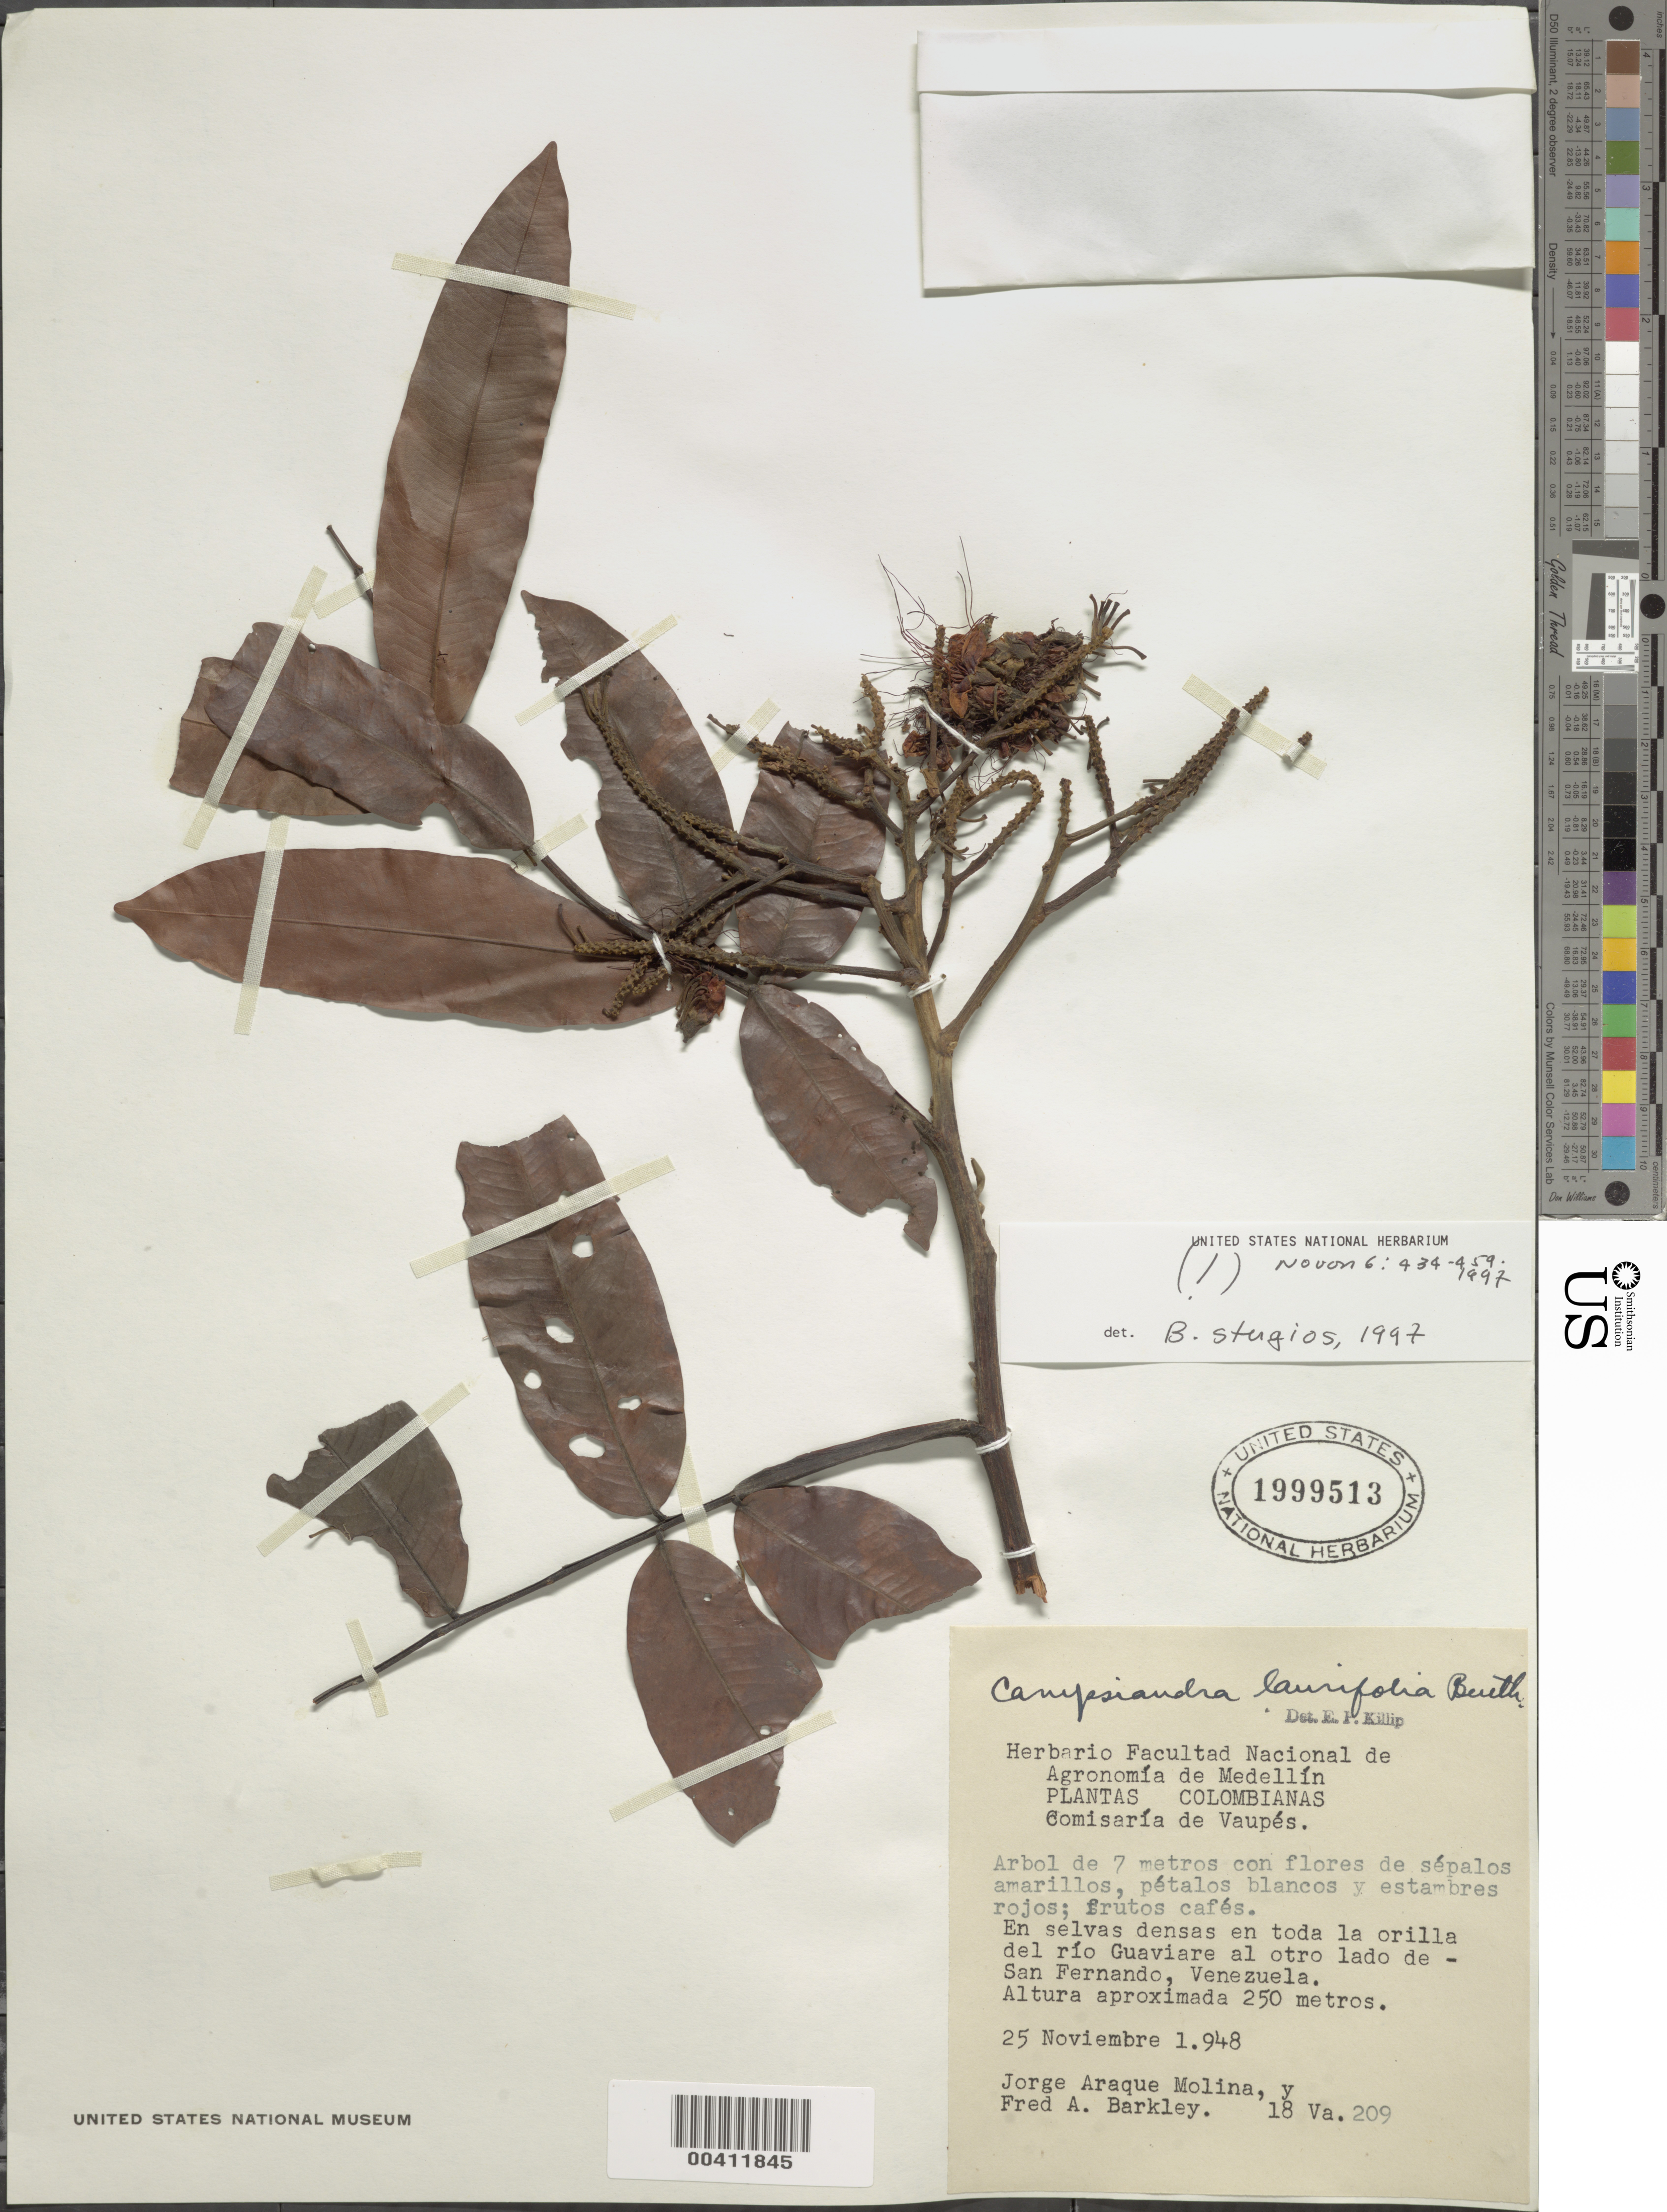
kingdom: Plantae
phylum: Tracheophyta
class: Magnoliopsida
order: Fabales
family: Fabaceae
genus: Campsiandra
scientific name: Campsiandra laurifolia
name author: Benth.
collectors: J. Araque Molina & F. A. Barkley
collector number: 18 Va.209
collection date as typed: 25 Nov 1948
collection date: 1948-11-25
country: Colombia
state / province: Vaupés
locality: Rio Guaviare al Otro Lado de San Fernando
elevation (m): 250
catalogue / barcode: US 1999513